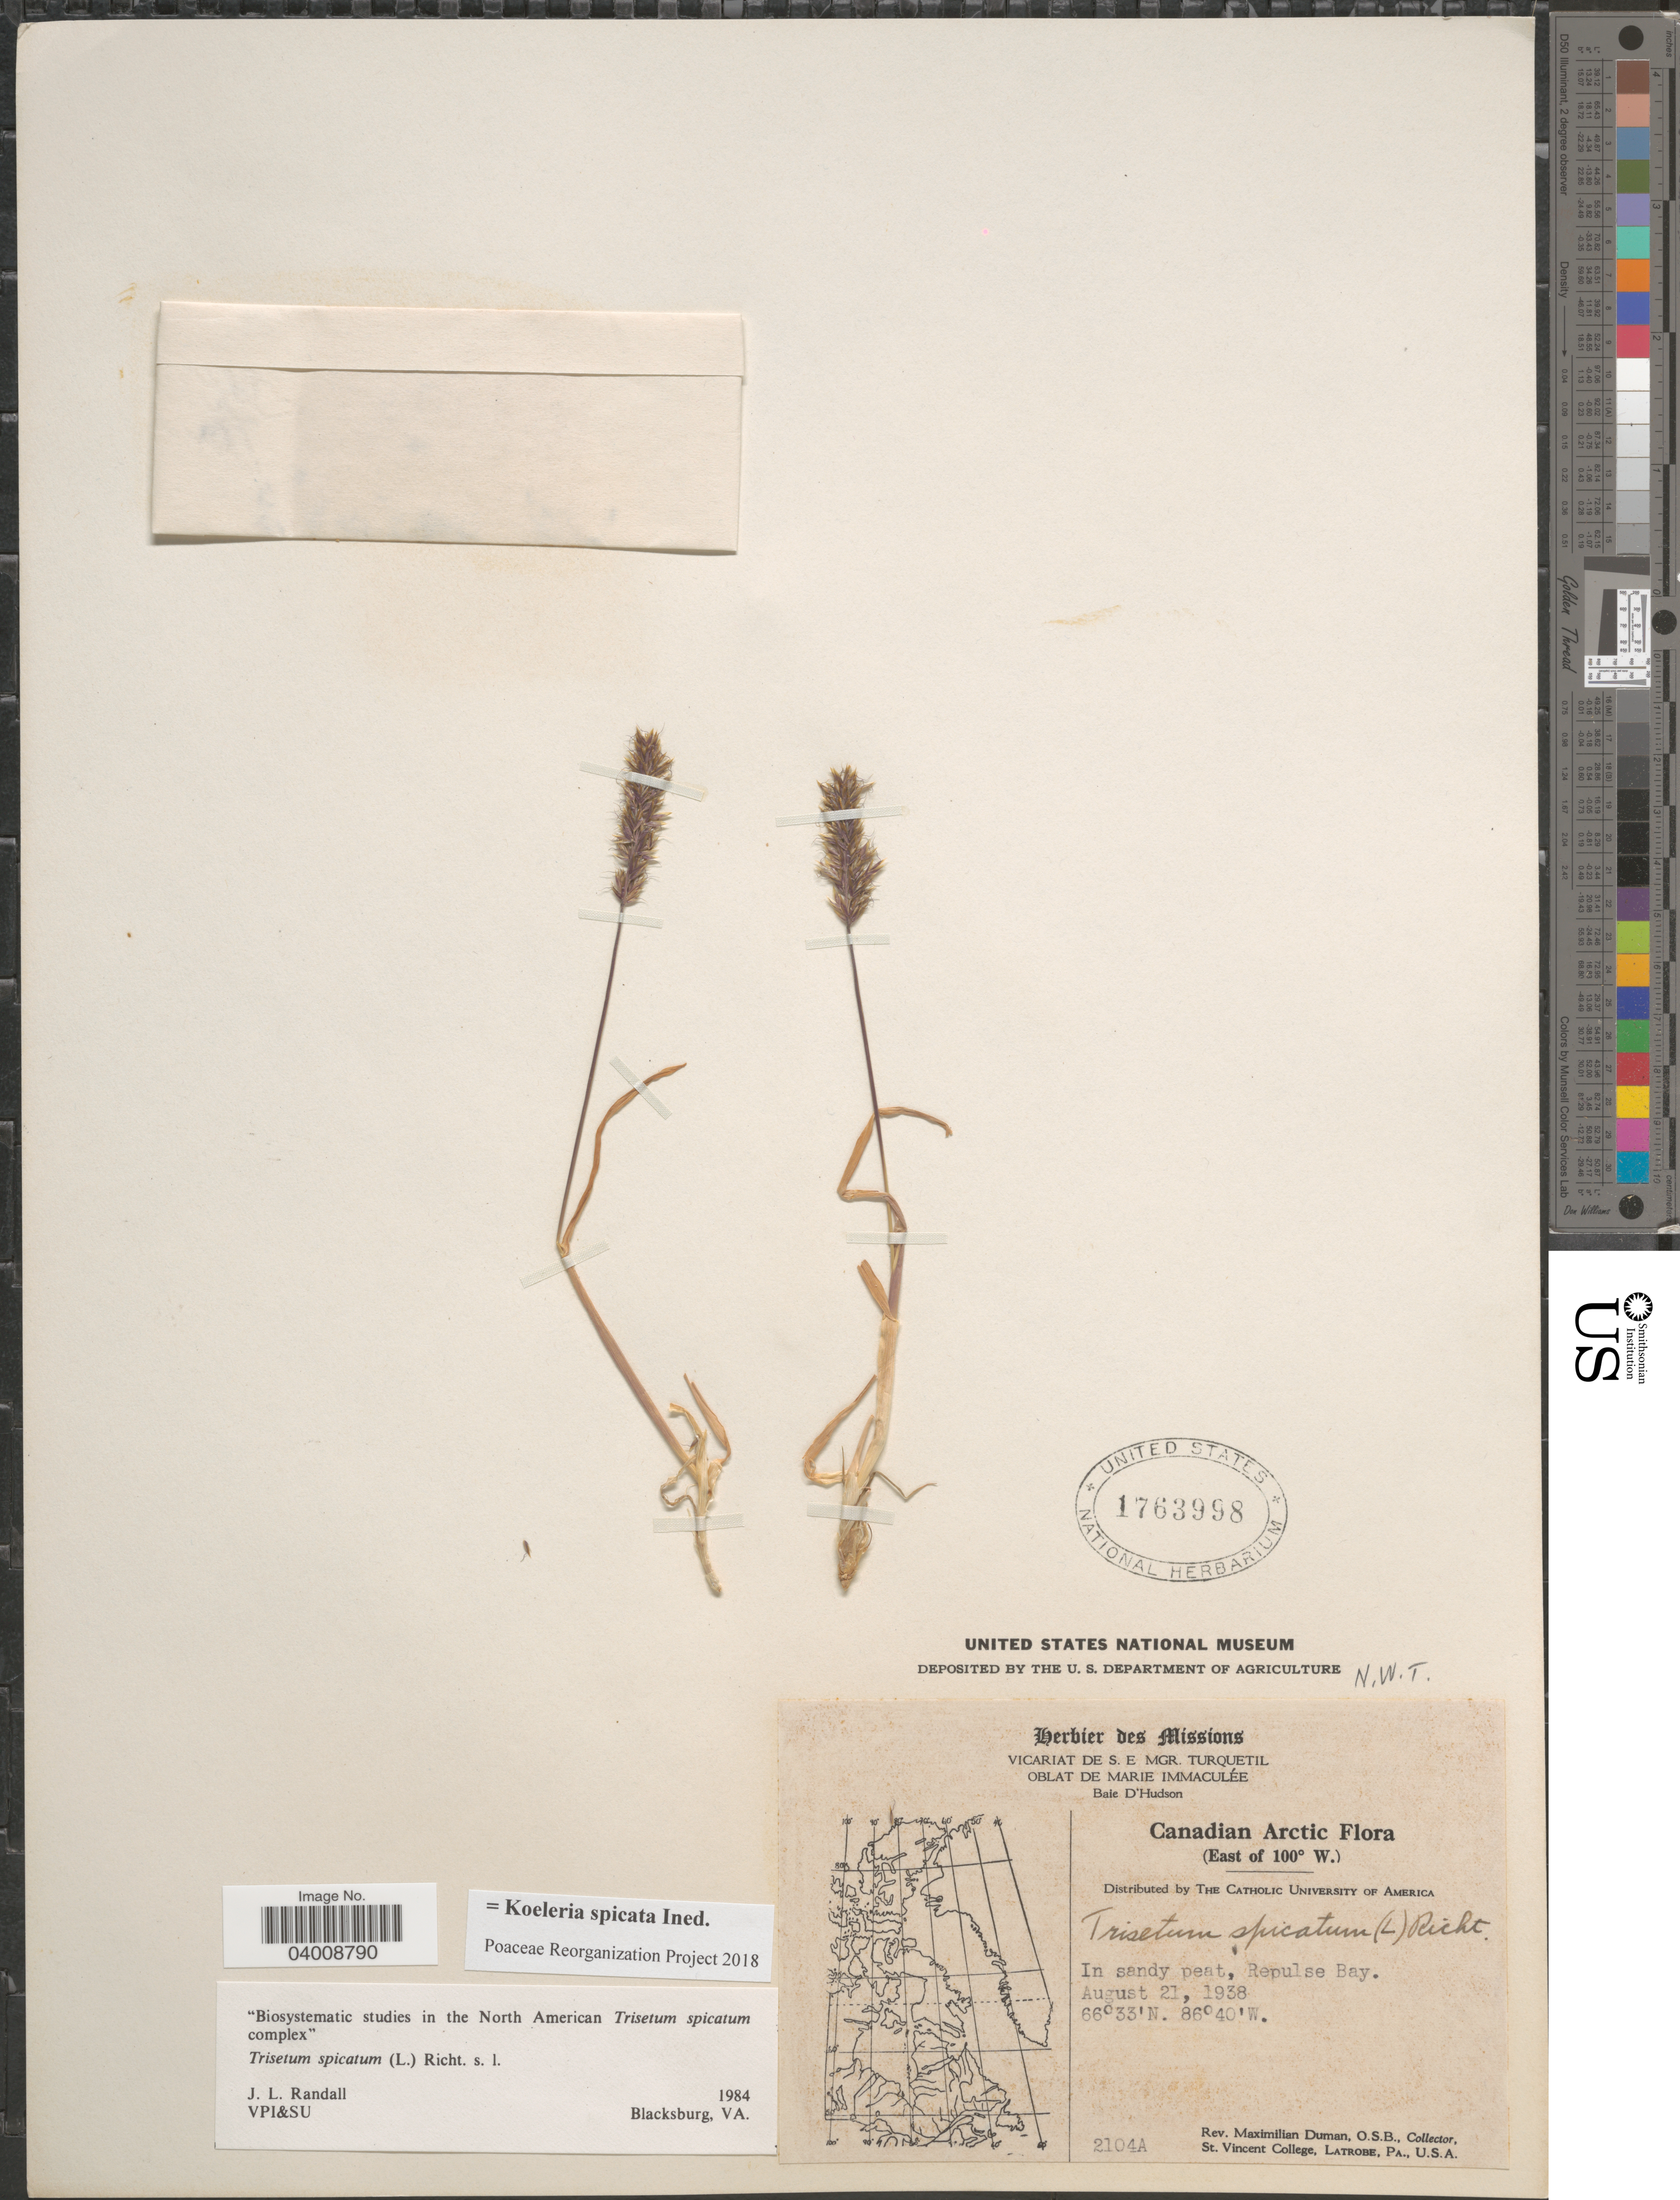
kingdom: Plantae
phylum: Tracheophyta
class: Liliopsida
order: Poales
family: Poaceae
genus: Koeleria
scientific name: Koeleria spicata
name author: (L.) Barberá et al.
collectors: M. Duman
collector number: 2104A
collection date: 1938-08-21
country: Canada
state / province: Northwest Territories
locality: Canadian Arctic. (East of 100° W.) Repulse Bay.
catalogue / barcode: US 1763998